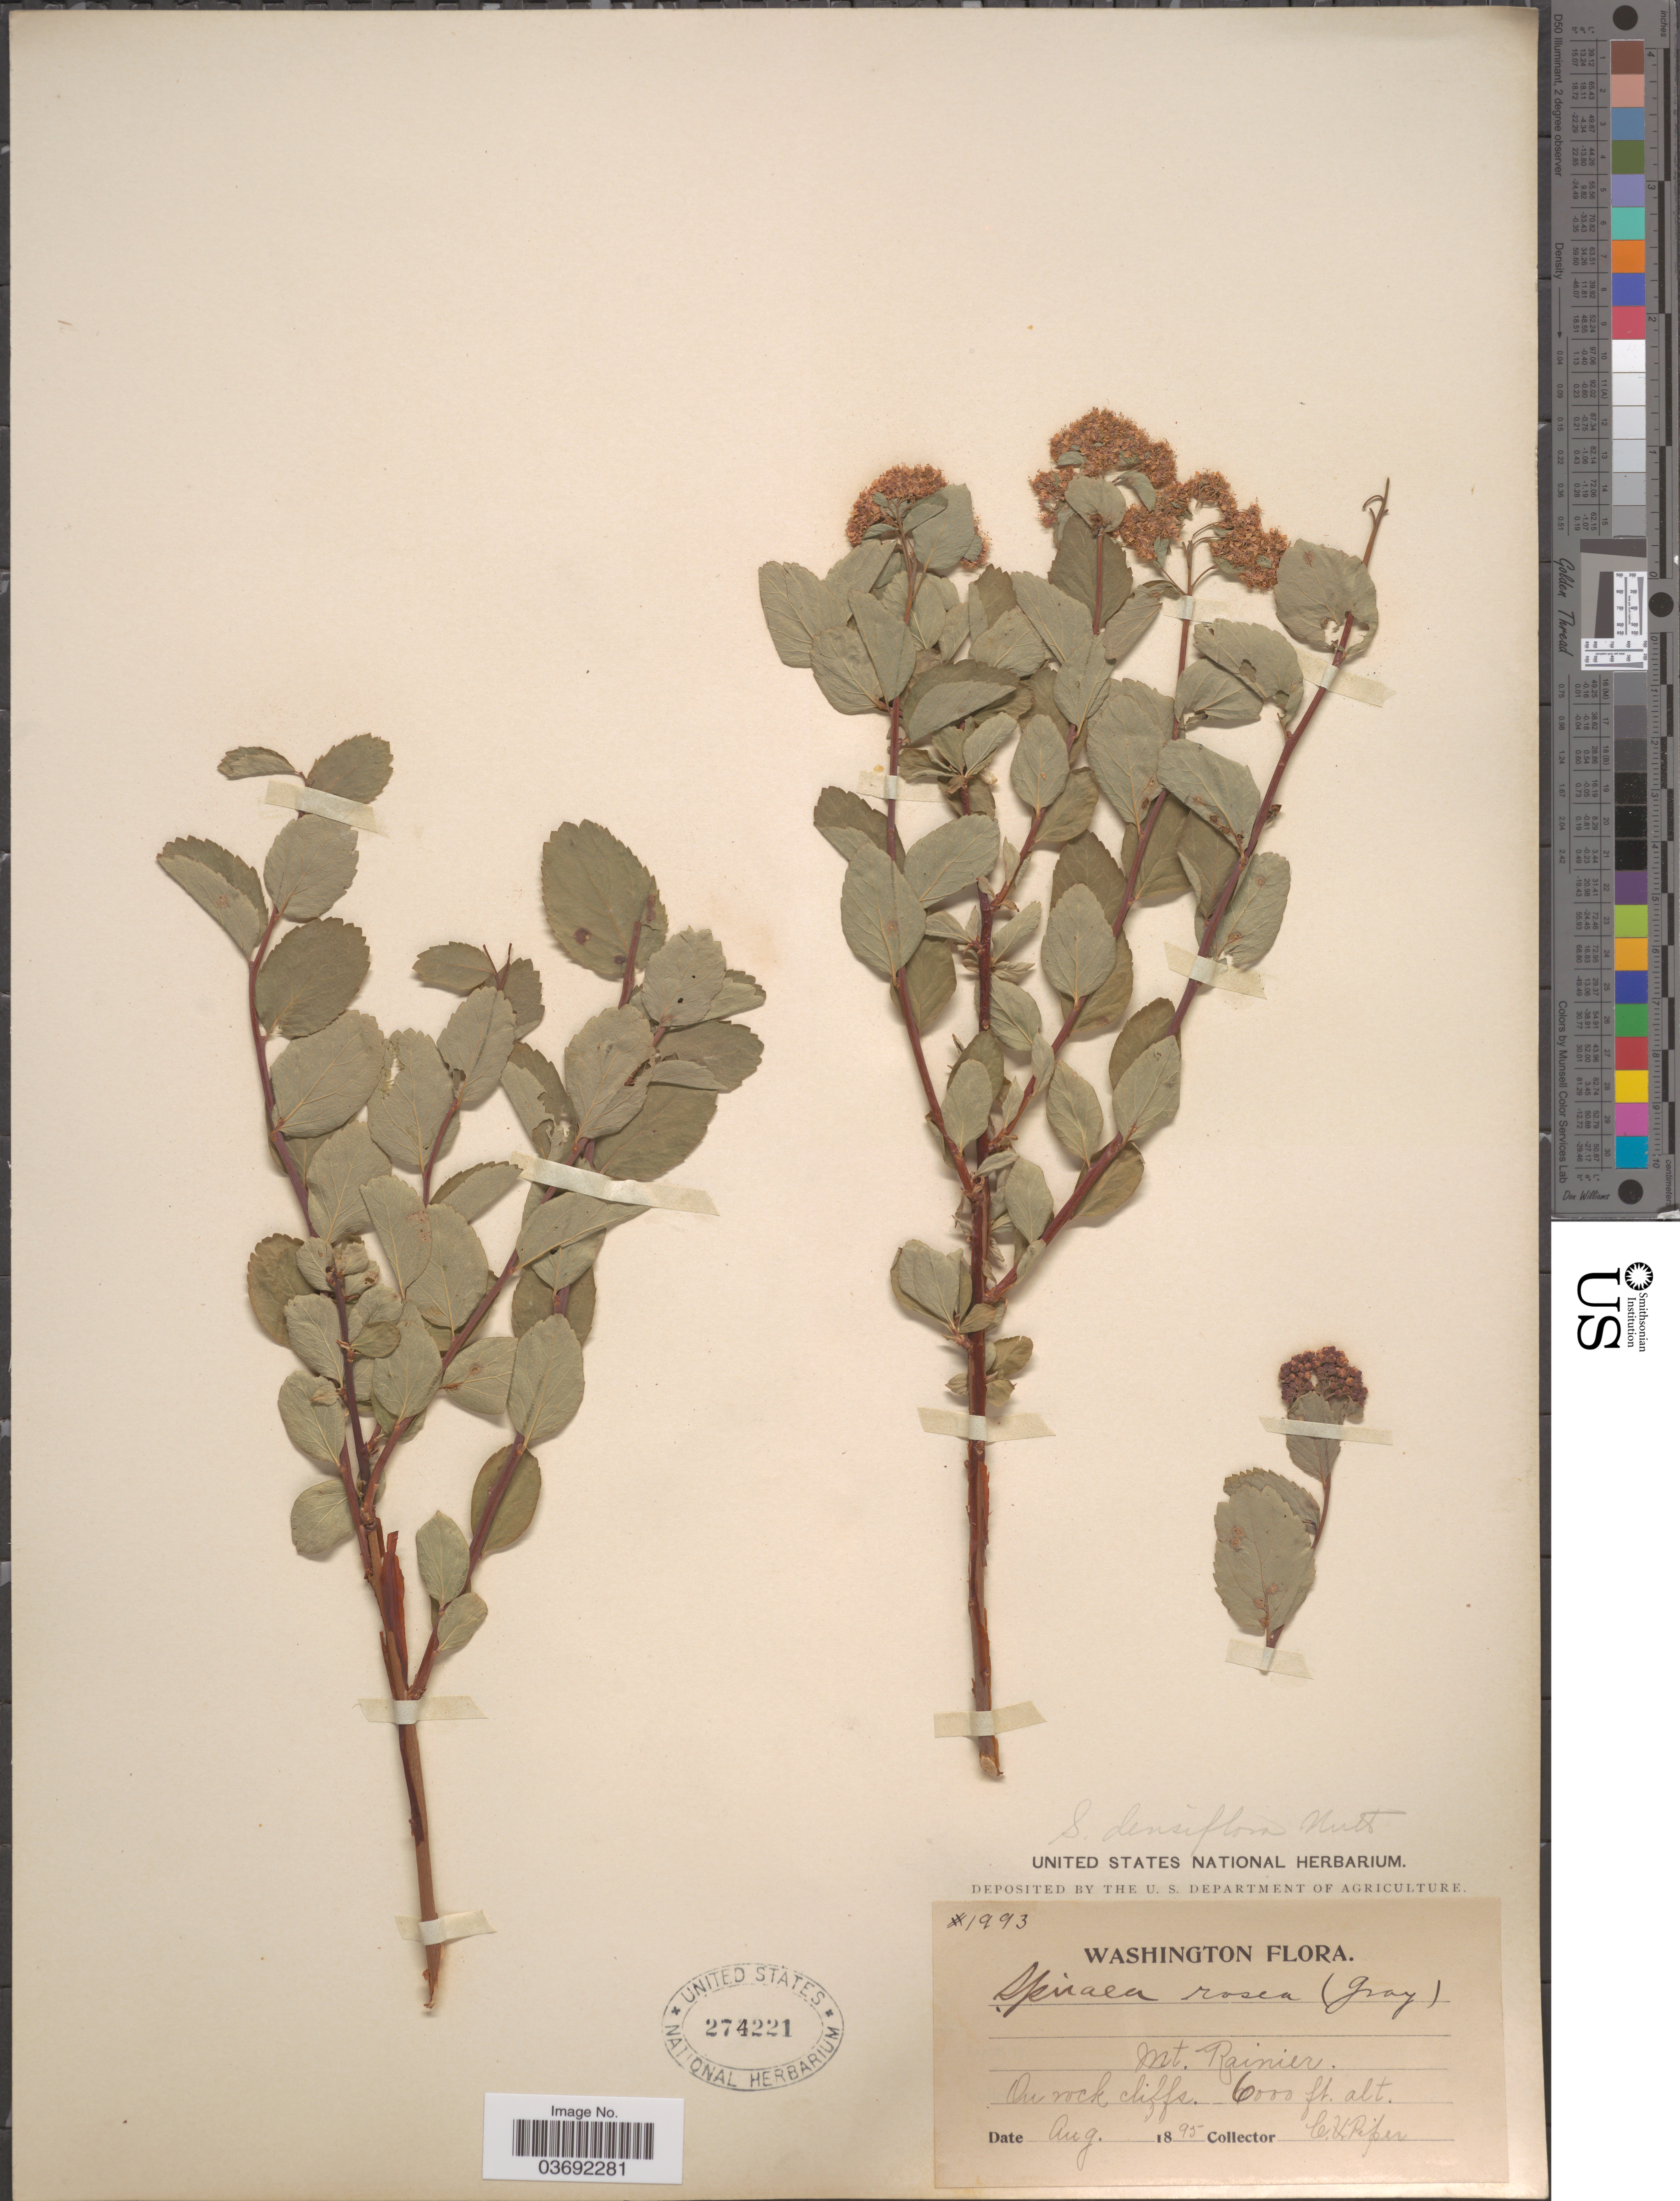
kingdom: Plantae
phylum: Tracheophyta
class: Magnoliopsida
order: Rosales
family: Rosaceae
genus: Spiraea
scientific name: Spiraea densiflora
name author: Nutt. ex Greenm.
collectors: C. V. Piper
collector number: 1993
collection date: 1895-08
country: United States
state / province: Washington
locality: Mt. Rainier.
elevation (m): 1829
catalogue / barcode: US 274221